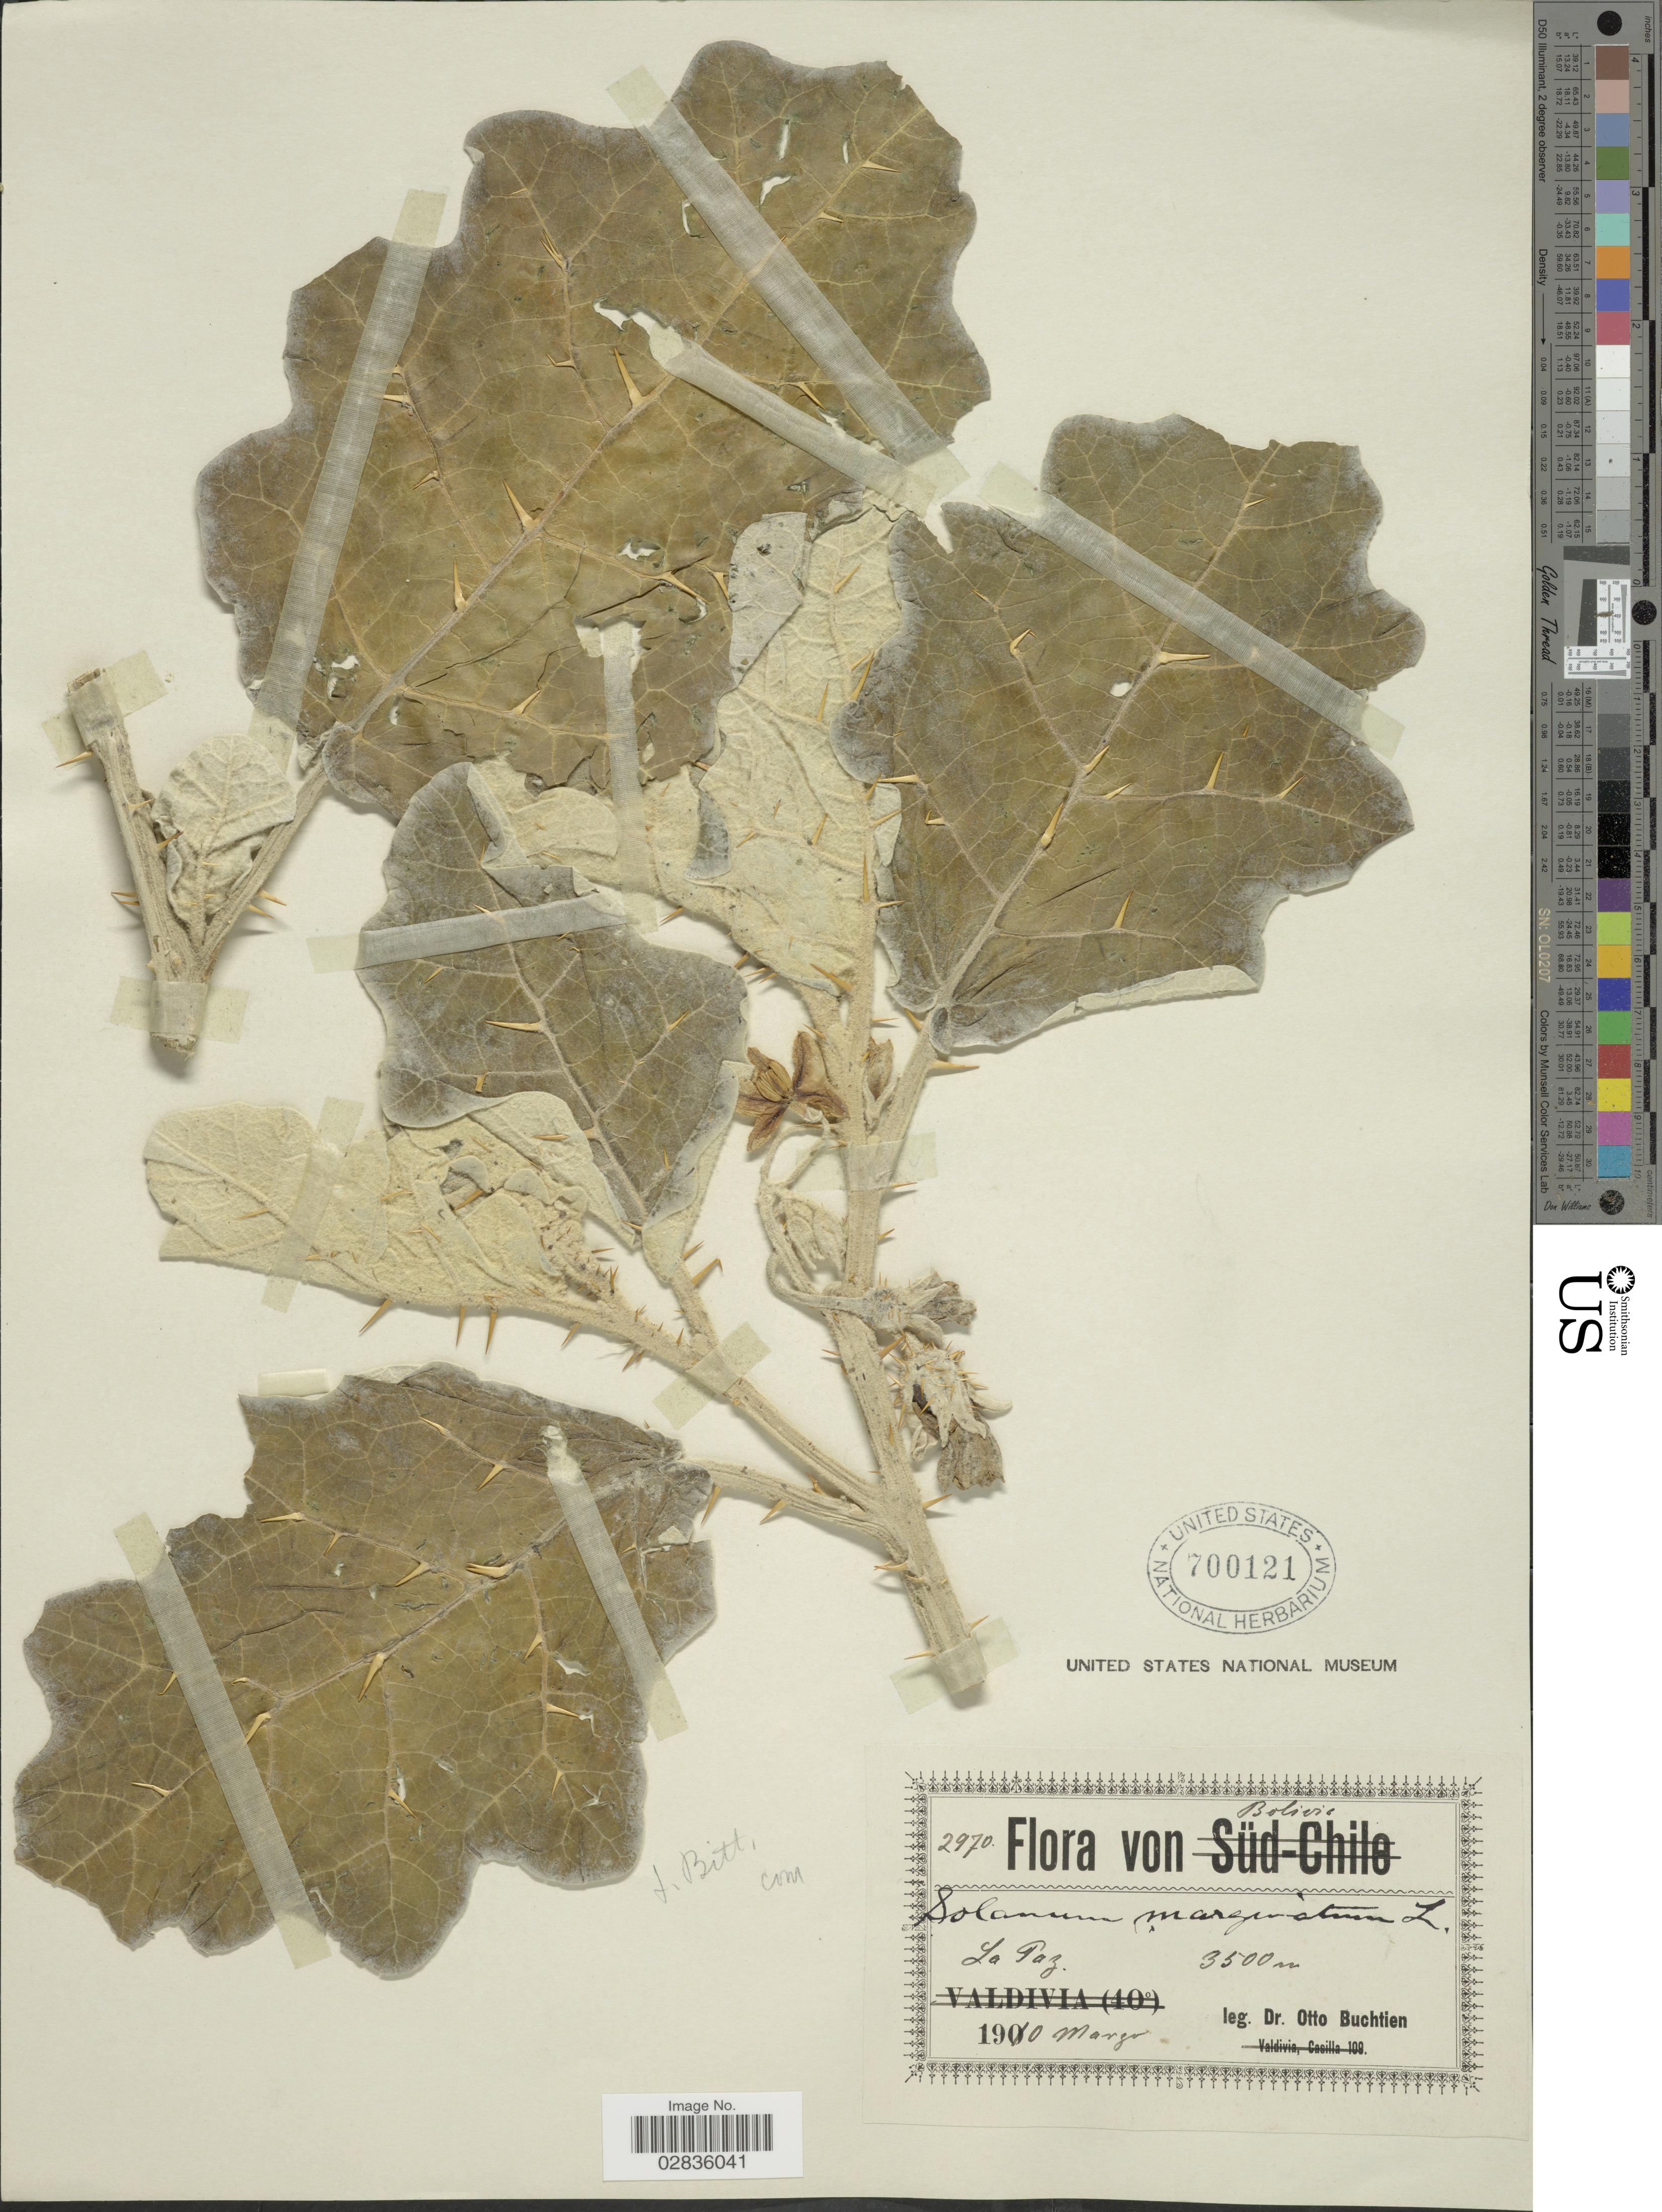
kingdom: Plantae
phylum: Tracheophyta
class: Magnoliopsida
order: Solanales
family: Solanaceae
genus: Solanum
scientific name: Solanum marginatum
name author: L. f.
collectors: O. Buchtien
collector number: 2970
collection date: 1910-03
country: Bolivia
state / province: La Paz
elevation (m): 3500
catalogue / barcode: US 700121